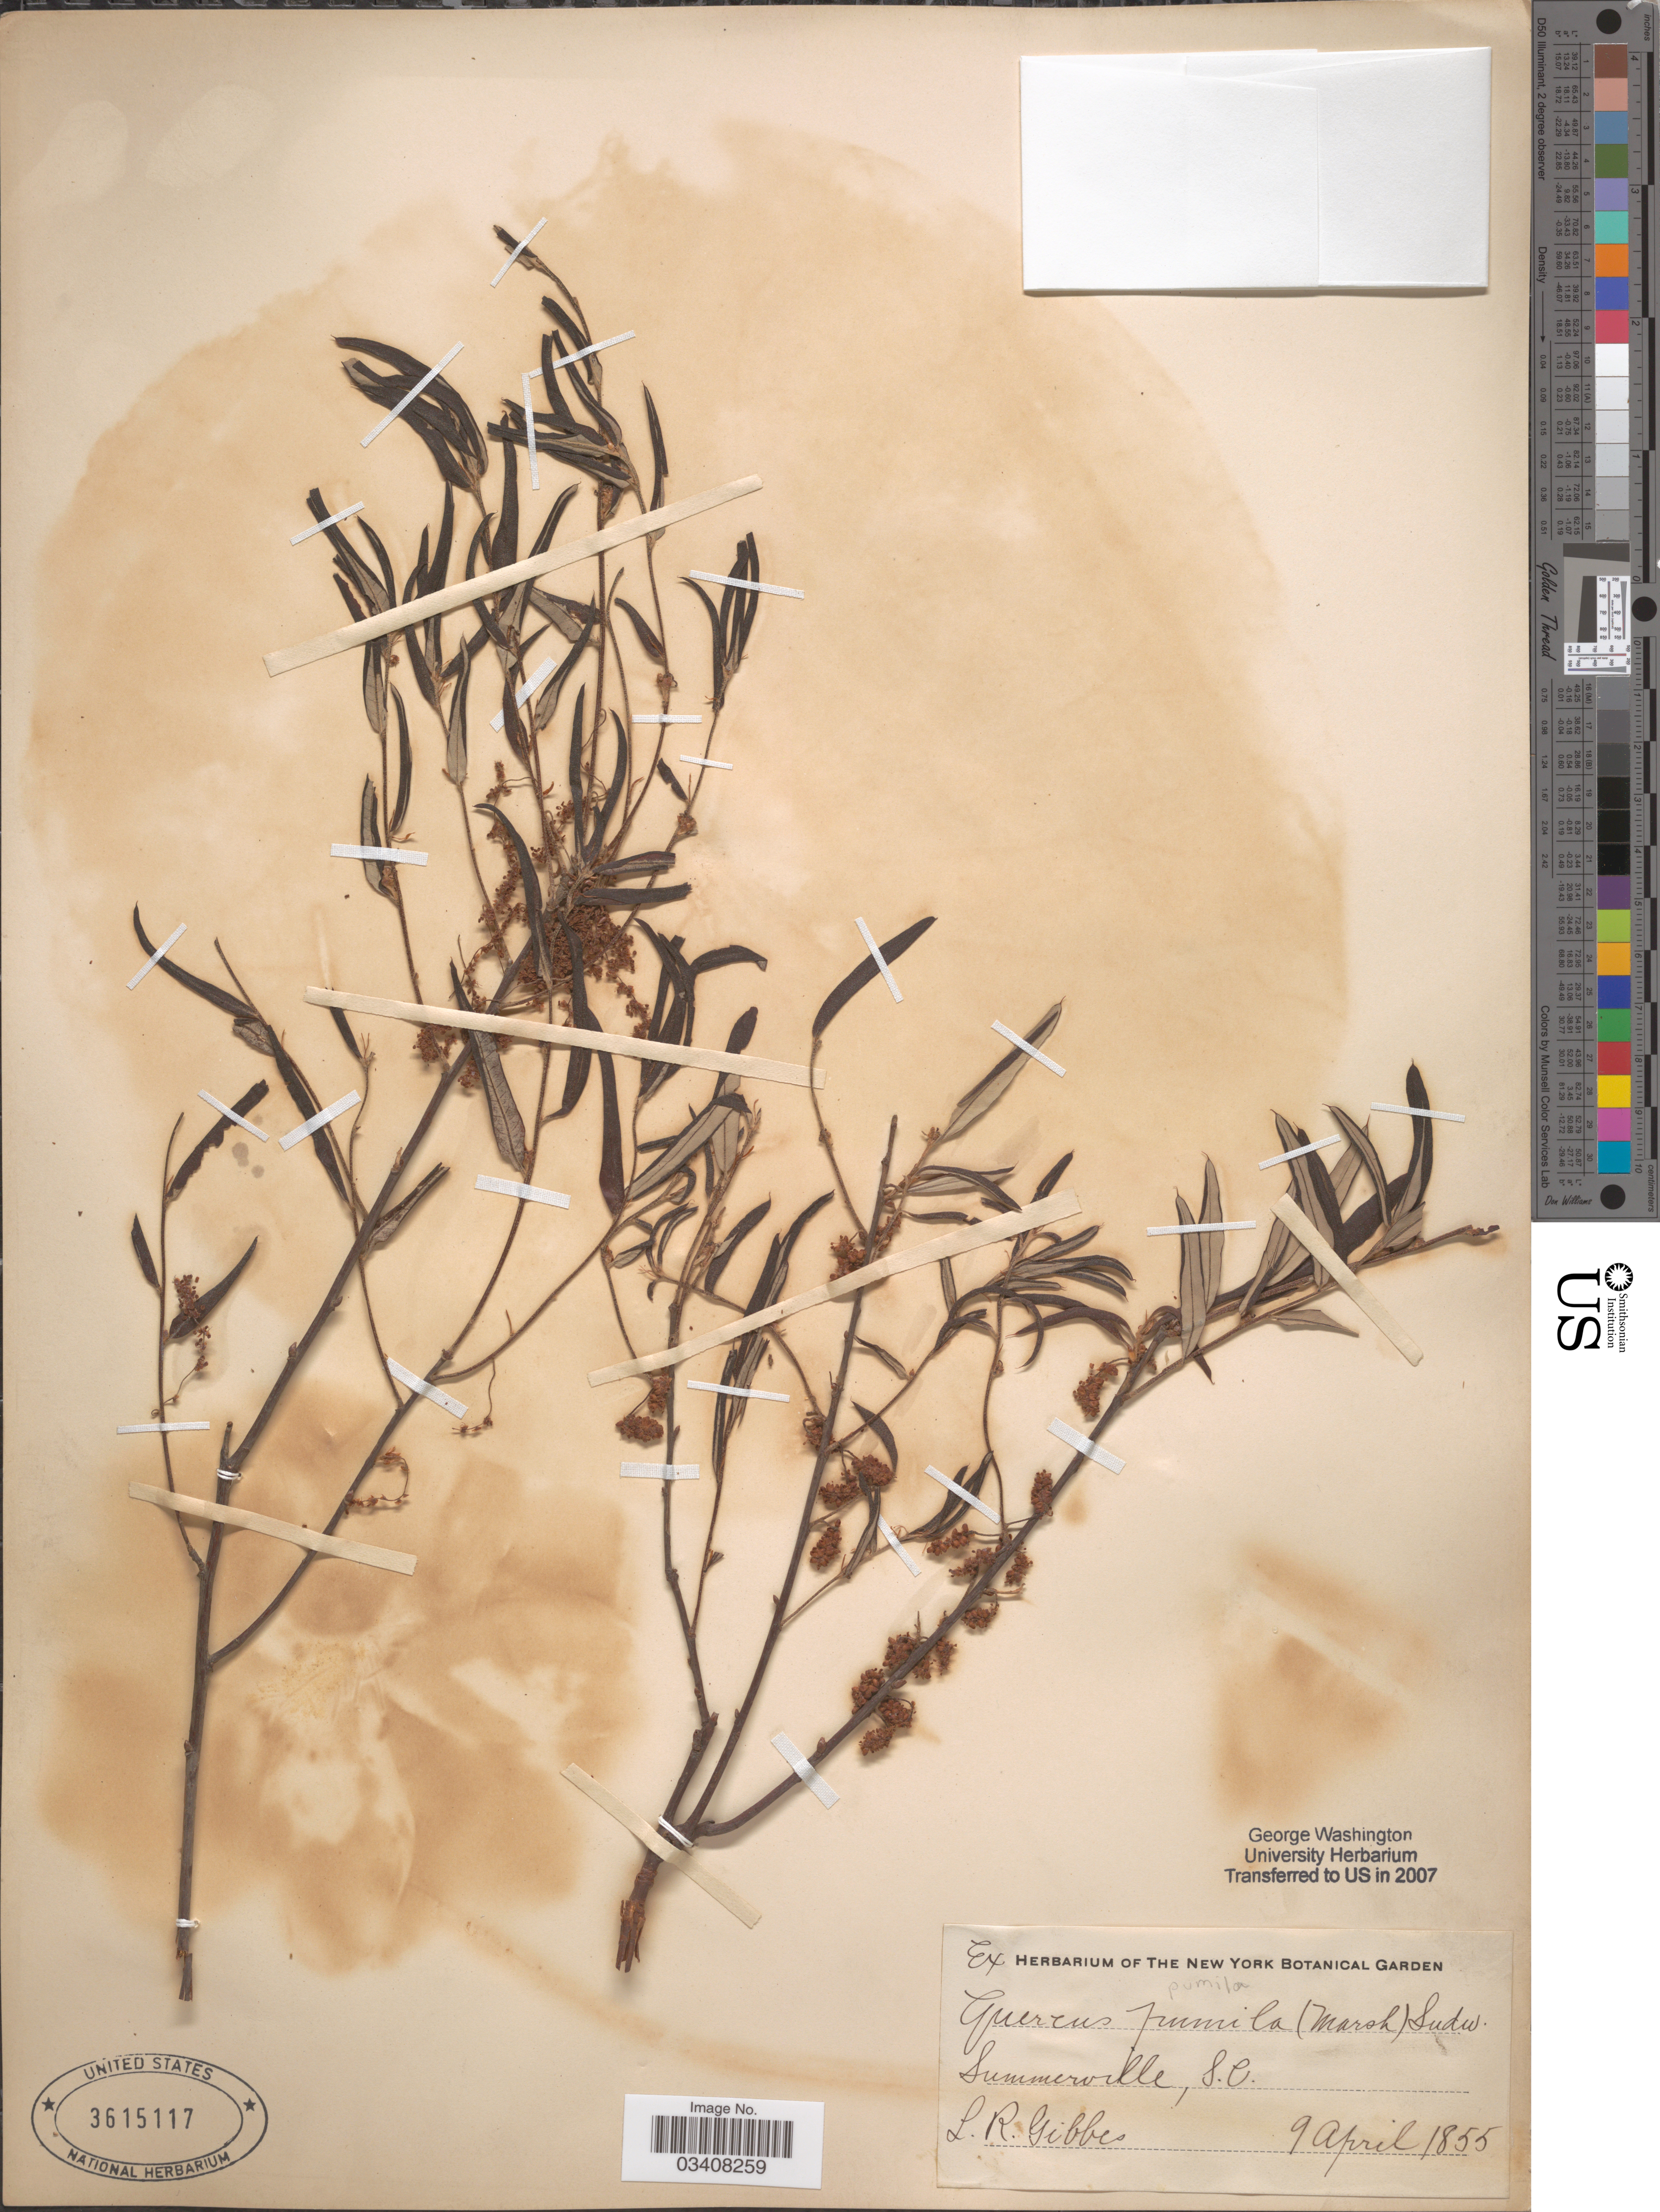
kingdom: Plantae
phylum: Tracheophyta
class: Magnoliopsida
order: Fagales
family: Fagaceae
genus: Quercus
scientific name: Quercus pumila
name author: Walter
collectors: L. Gibbes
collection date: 1855-04-09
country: United States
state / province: South Carolina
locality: Summerville.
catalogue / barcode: US 3615117